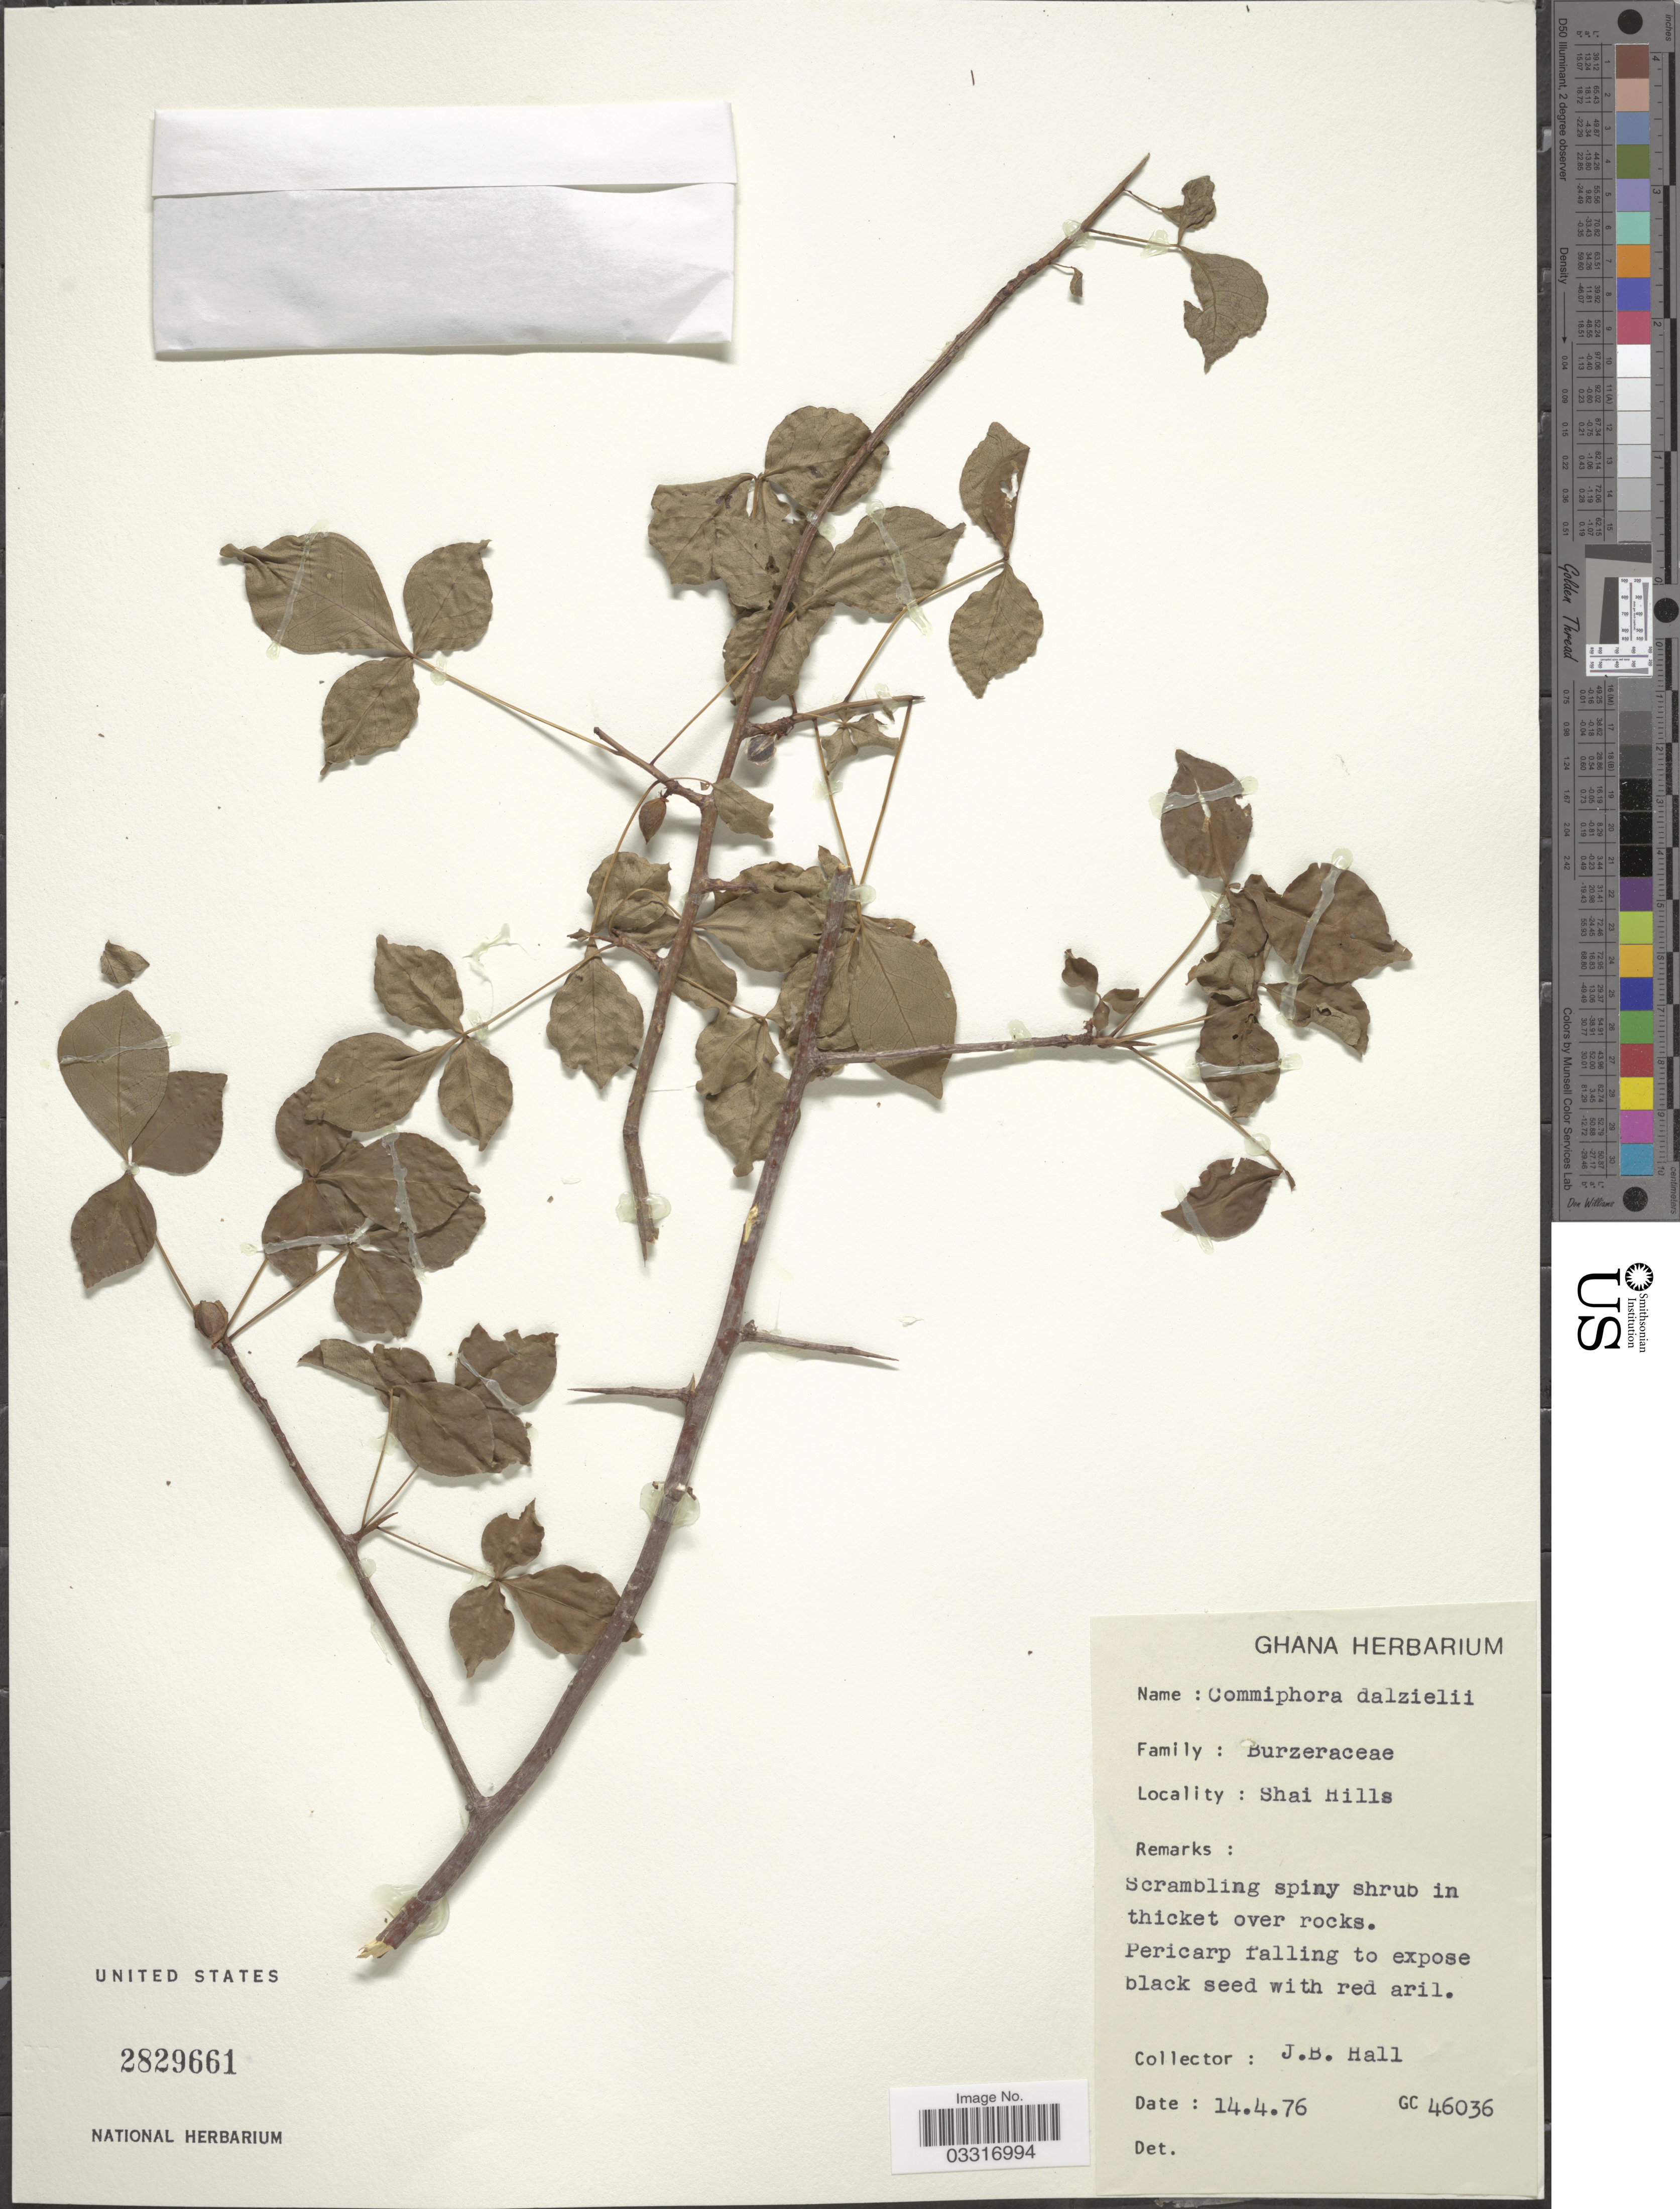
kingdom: Plantae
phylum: Tracheophyta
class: Magnoliopsida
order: Sapindales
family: Burseraceae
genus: Commiphora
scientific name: Commiphora dalzielii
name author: Hutch.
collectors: J. Hall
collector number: GC 46036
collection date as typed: Transcribed d/m/y: 14/4/76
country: Ghana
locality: Shai Hills.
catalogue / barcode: US 2829661